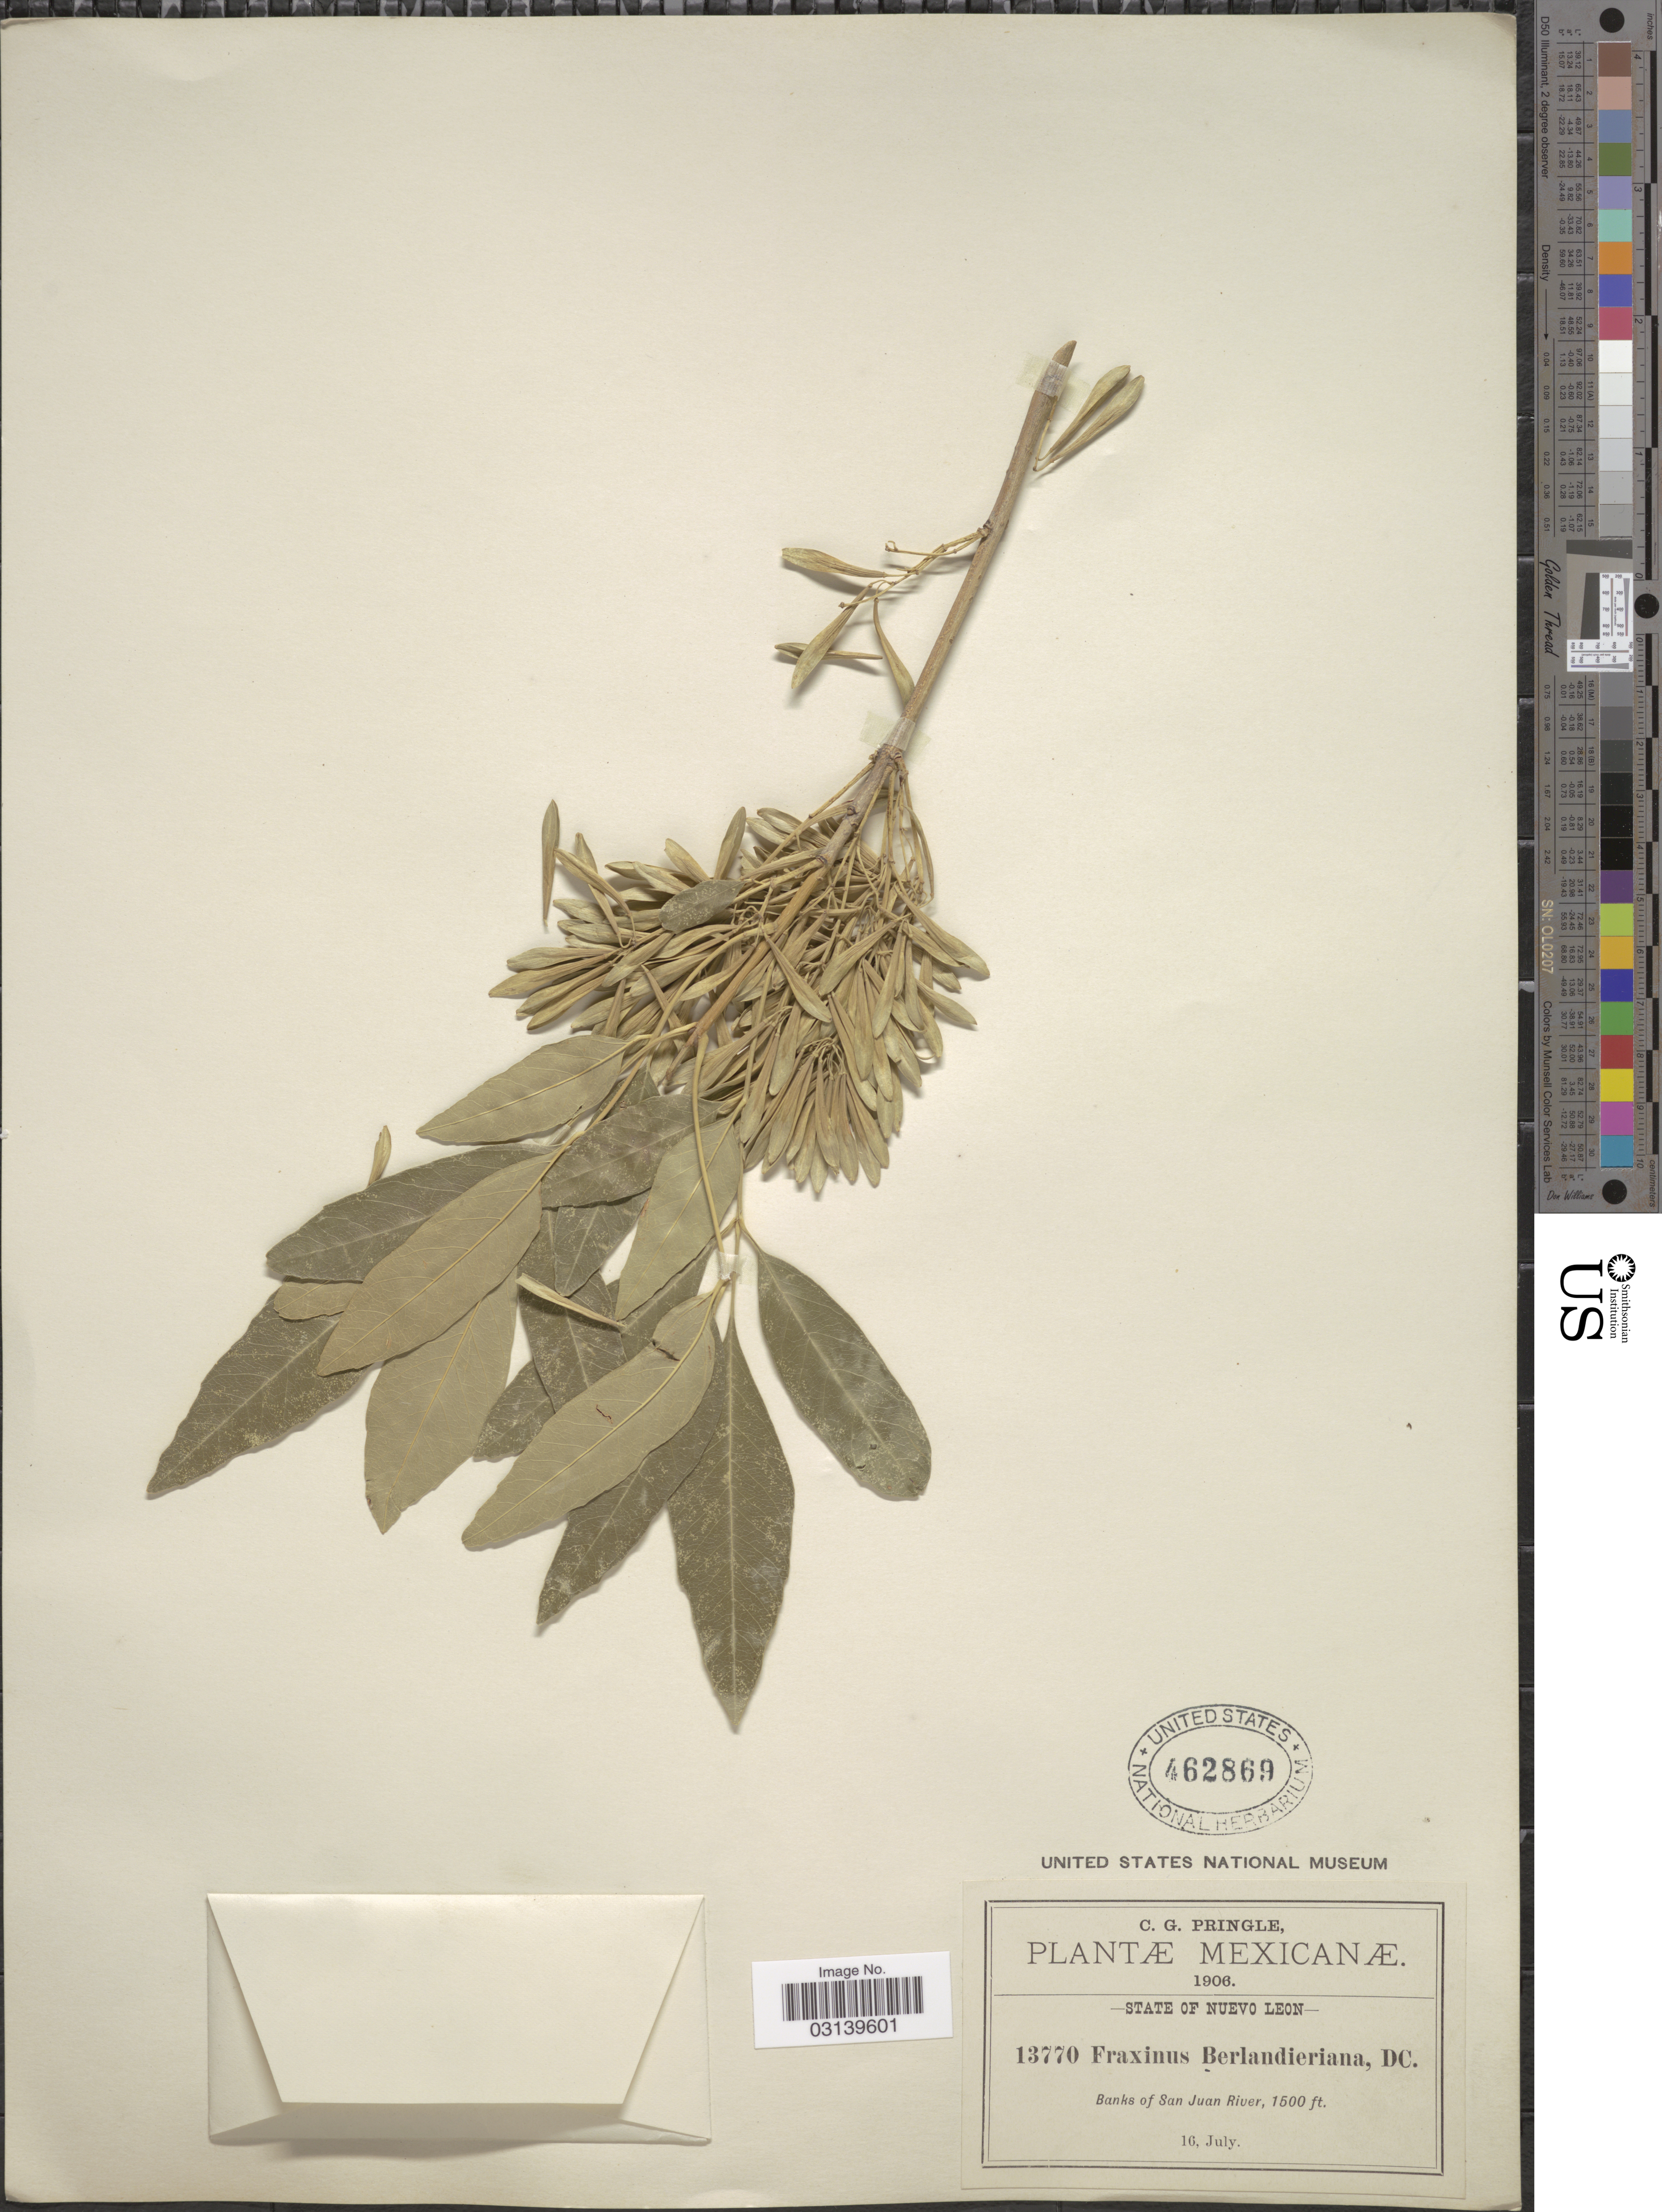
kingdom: Plantae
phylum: Tracheophyta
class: Magnoliopsida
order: Lamiales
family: Oleaceae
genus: Fraxinus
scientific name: Fraxinus berlandieriana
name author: A. DC.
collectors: C. G. Pringle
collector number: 13770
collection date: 1906-07-16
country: Mexico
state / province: Nuevo León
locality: Banks of San Juan River.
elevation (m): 457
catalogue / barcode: US 462869